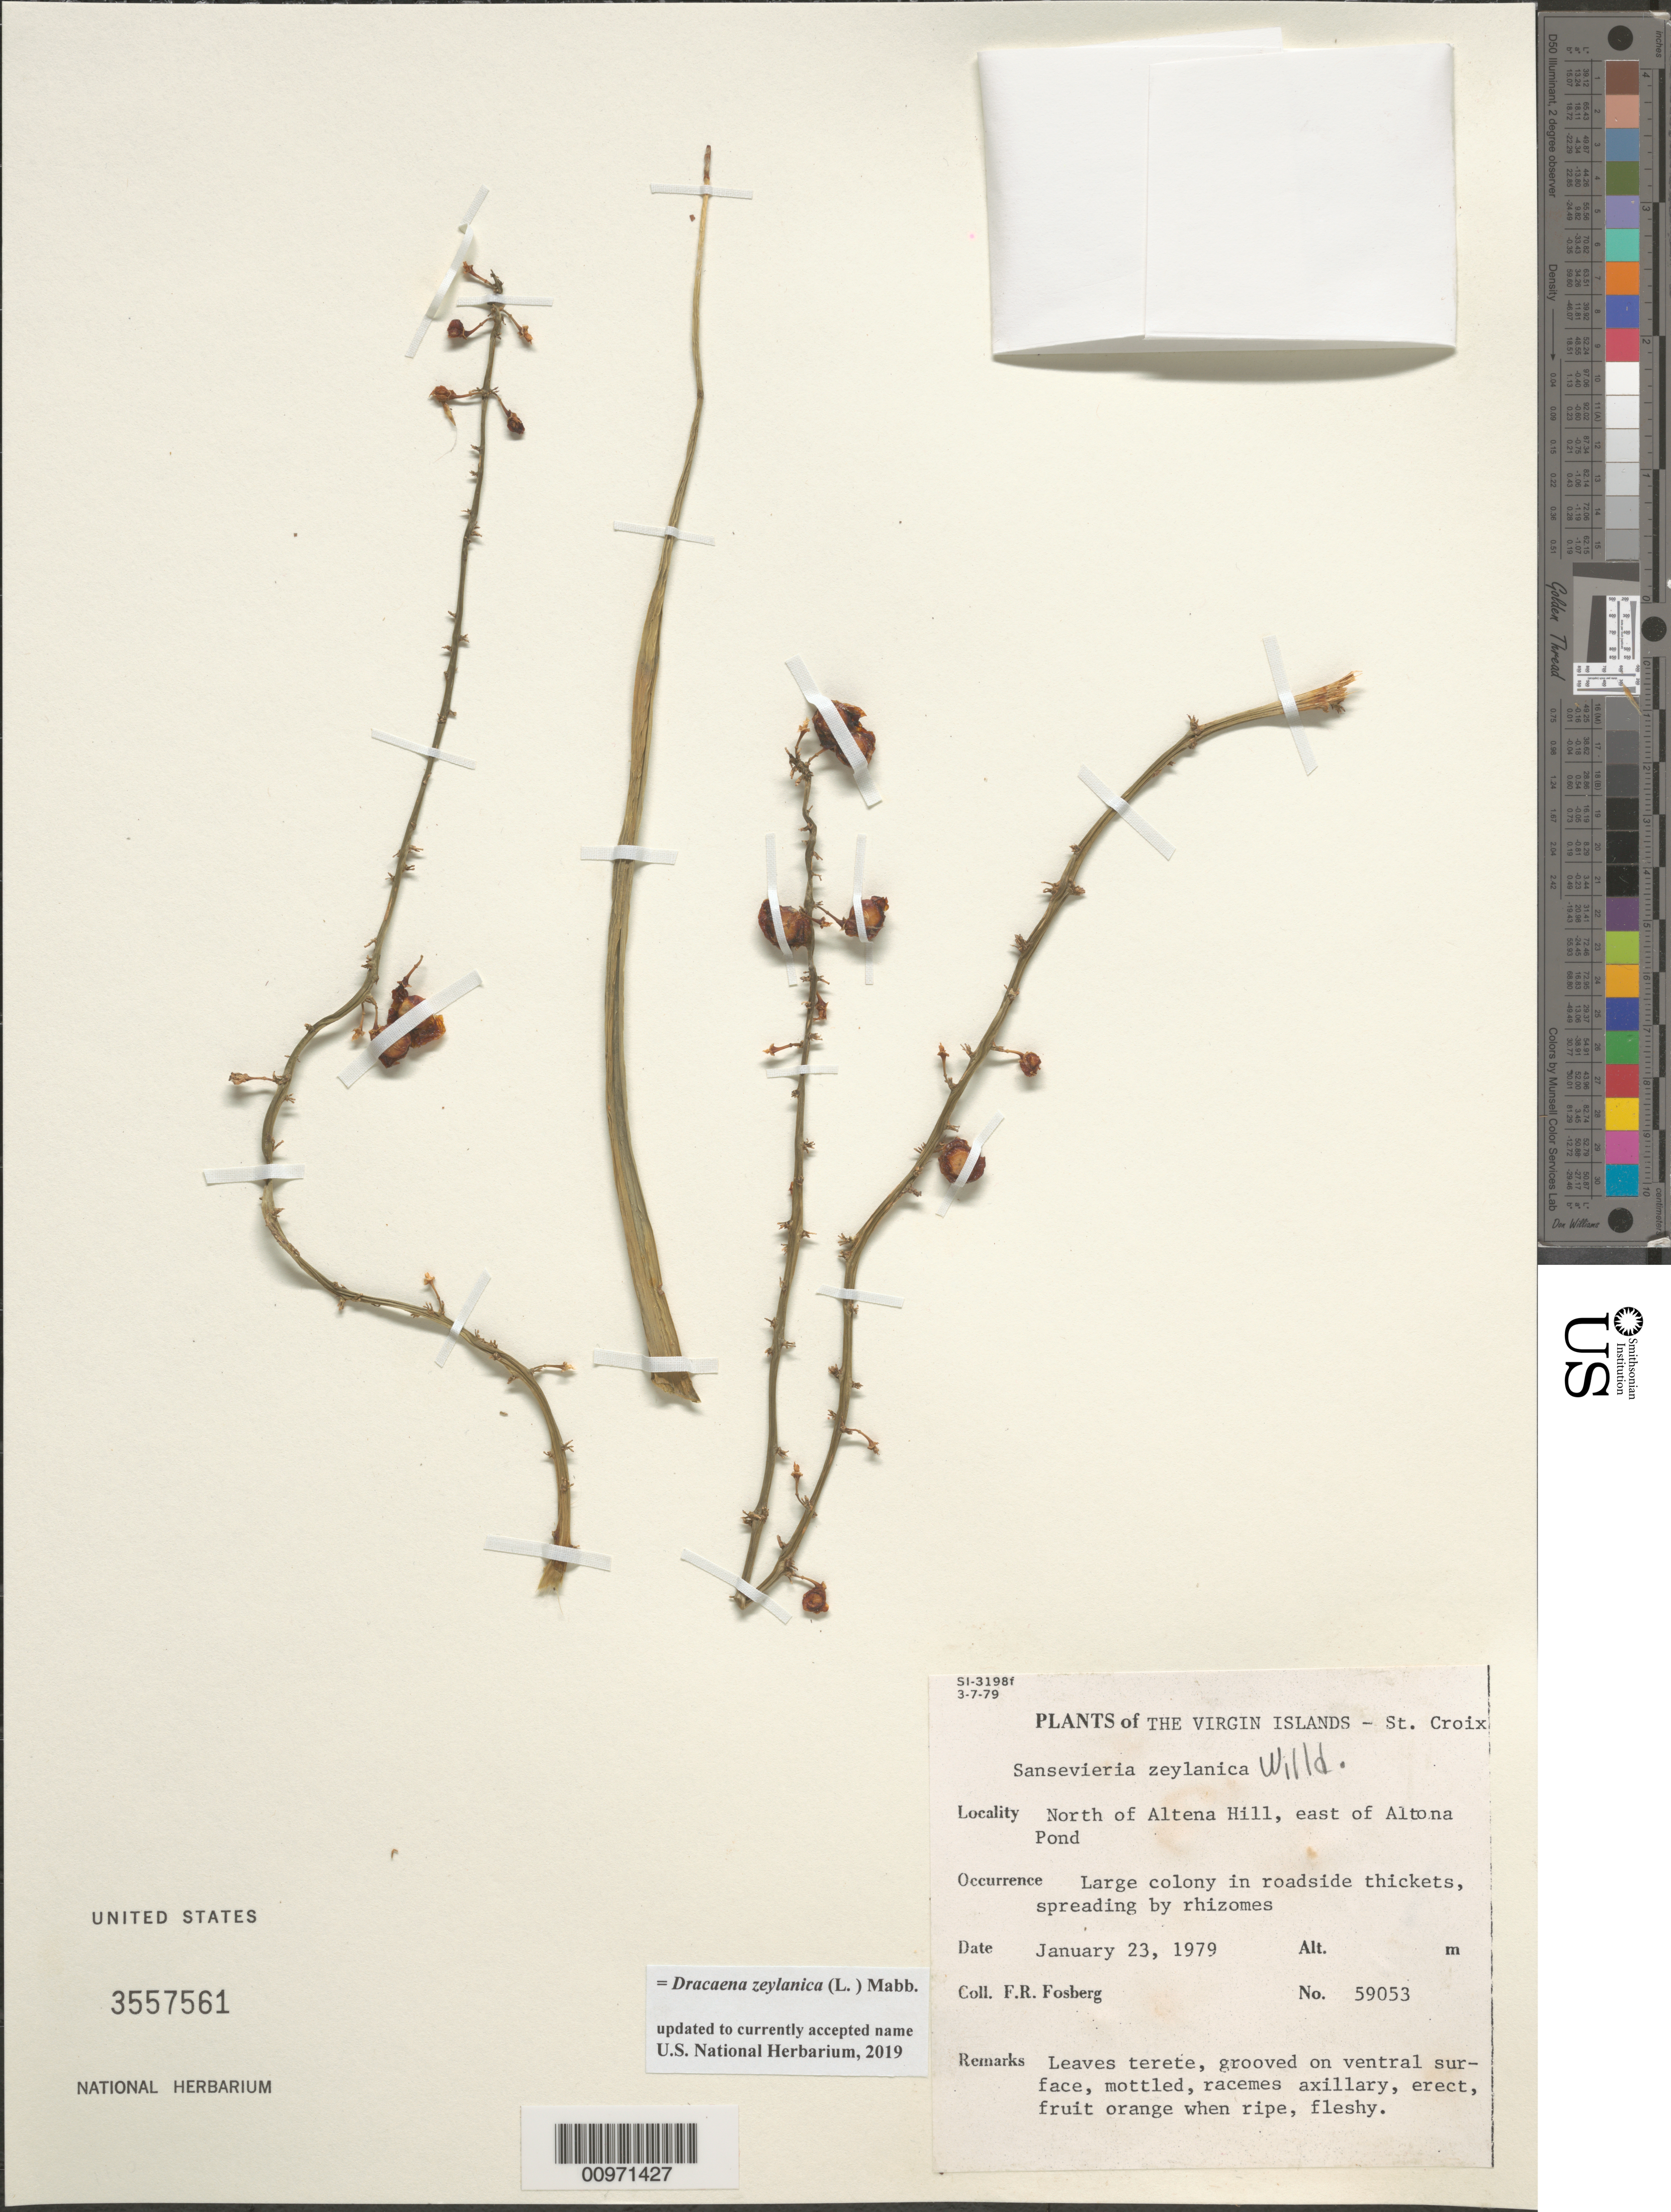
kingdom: Plantae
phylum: Tracheophyta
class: Liliopsida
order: Asparagales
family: Asparagaceae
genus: Dracaena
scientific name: Dracaena zeylanica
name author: (L.) Mabb.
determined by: Strong, Mark T., (BOT), Smithsonian Institution - National Museum of Natural History (UNITED STATES)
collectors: F. R. Fosberg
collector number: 59053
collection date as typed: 23 Jan 1979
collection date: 1979-01-23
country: U.S. Virgin Islands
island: St. Croix I.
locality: North of Altena Hill, east of Altona Pond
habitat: In roadside thickets, spreading by rhizomes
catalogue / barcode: US 3557561